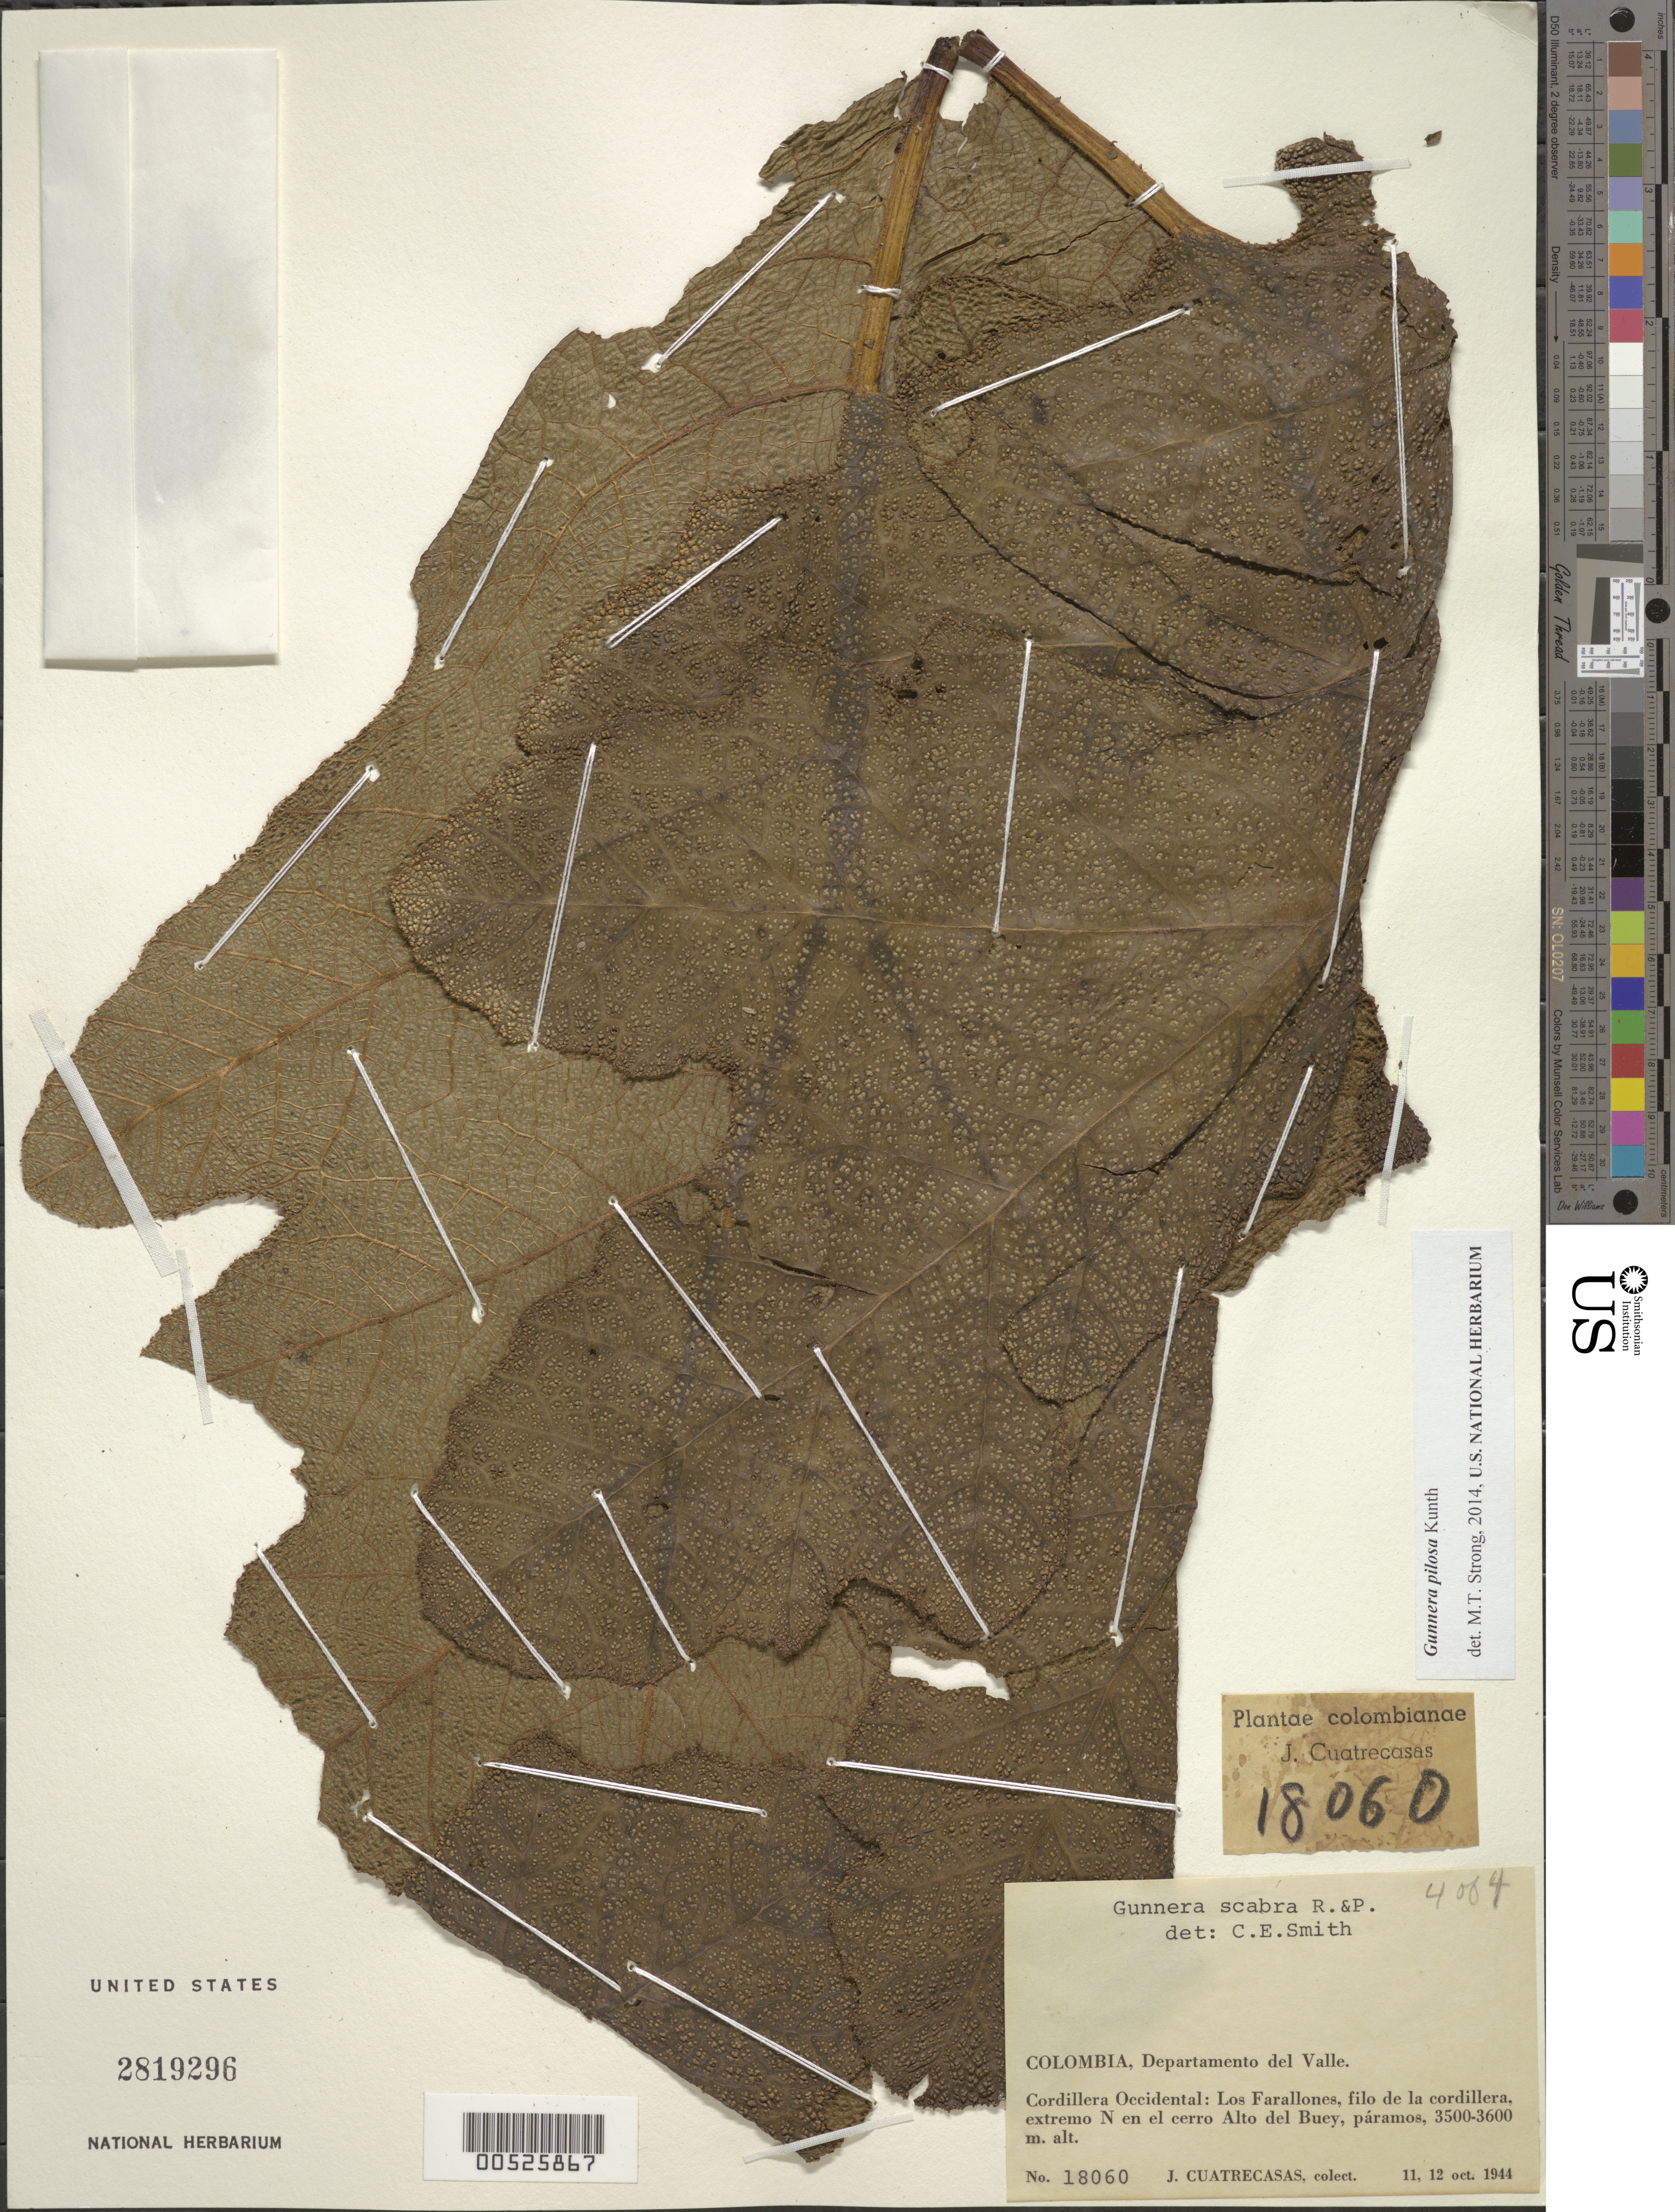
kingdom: Plantae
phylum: Tracheophyta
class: Magnoliopsida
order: Gunnerales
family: Gunneraceae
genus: Gunnera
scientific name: Gunnera pilosa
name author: Kunth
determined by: Strong, M. T., (US), Smithsonian Institution - National Museum of Natural History (UNITED STATES)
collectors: J. Cuatrecasas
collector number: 18060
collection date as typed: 11 Oct 1944 to 12 Oct 1944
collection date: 1944-10-11/1944-10-12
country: Colombia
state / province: Valle del Cauca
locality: Cordillera Occidental: Los Farallones, Filo de la Cordillera, extremo N en el Cerro Alto del Buey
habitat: páramos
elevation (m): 3500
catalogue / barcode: US 2819296